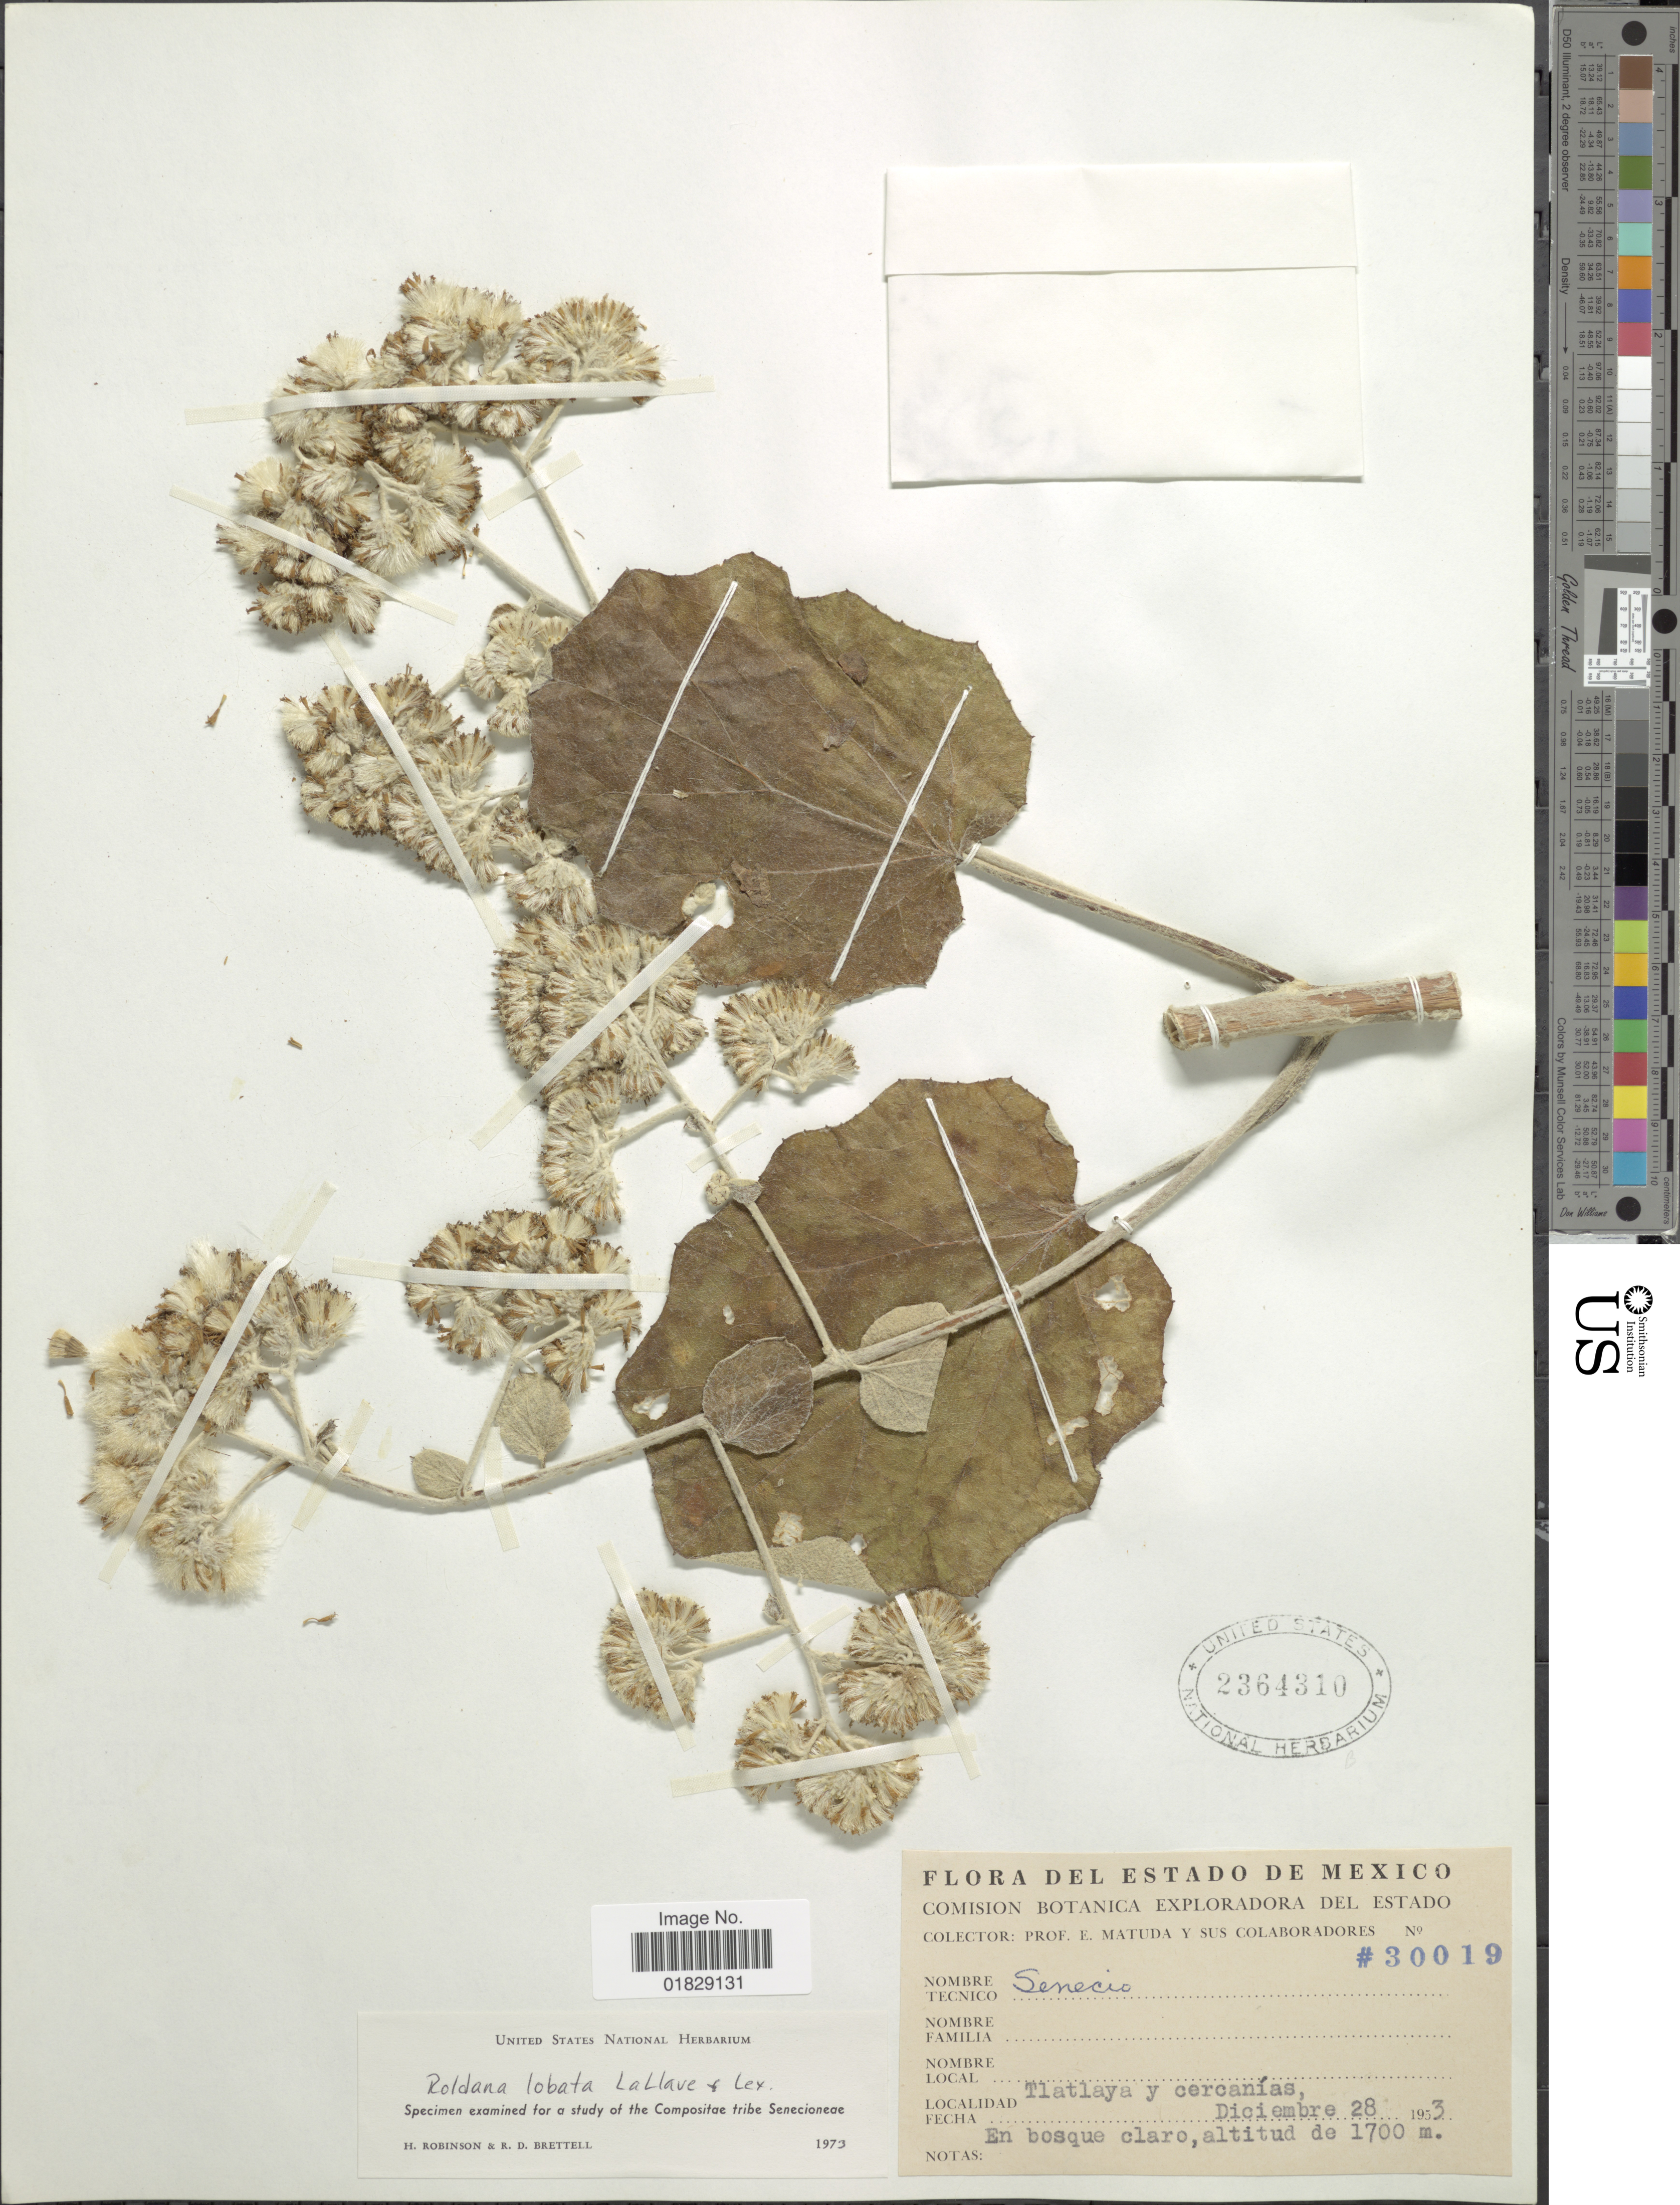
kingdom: Plantae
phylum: Tracheophyta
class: Magnoliopsida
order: Asterales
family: Asteraceae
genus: Roldana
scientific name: Roldana lobata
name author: La Llave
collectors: E. Matuda & et al.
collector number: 30019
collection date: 1953-12-28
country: Mexico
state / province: México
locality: Estado de Mexico. Tlatlaya y cercanías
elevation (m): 1700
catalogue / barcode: US 2364310